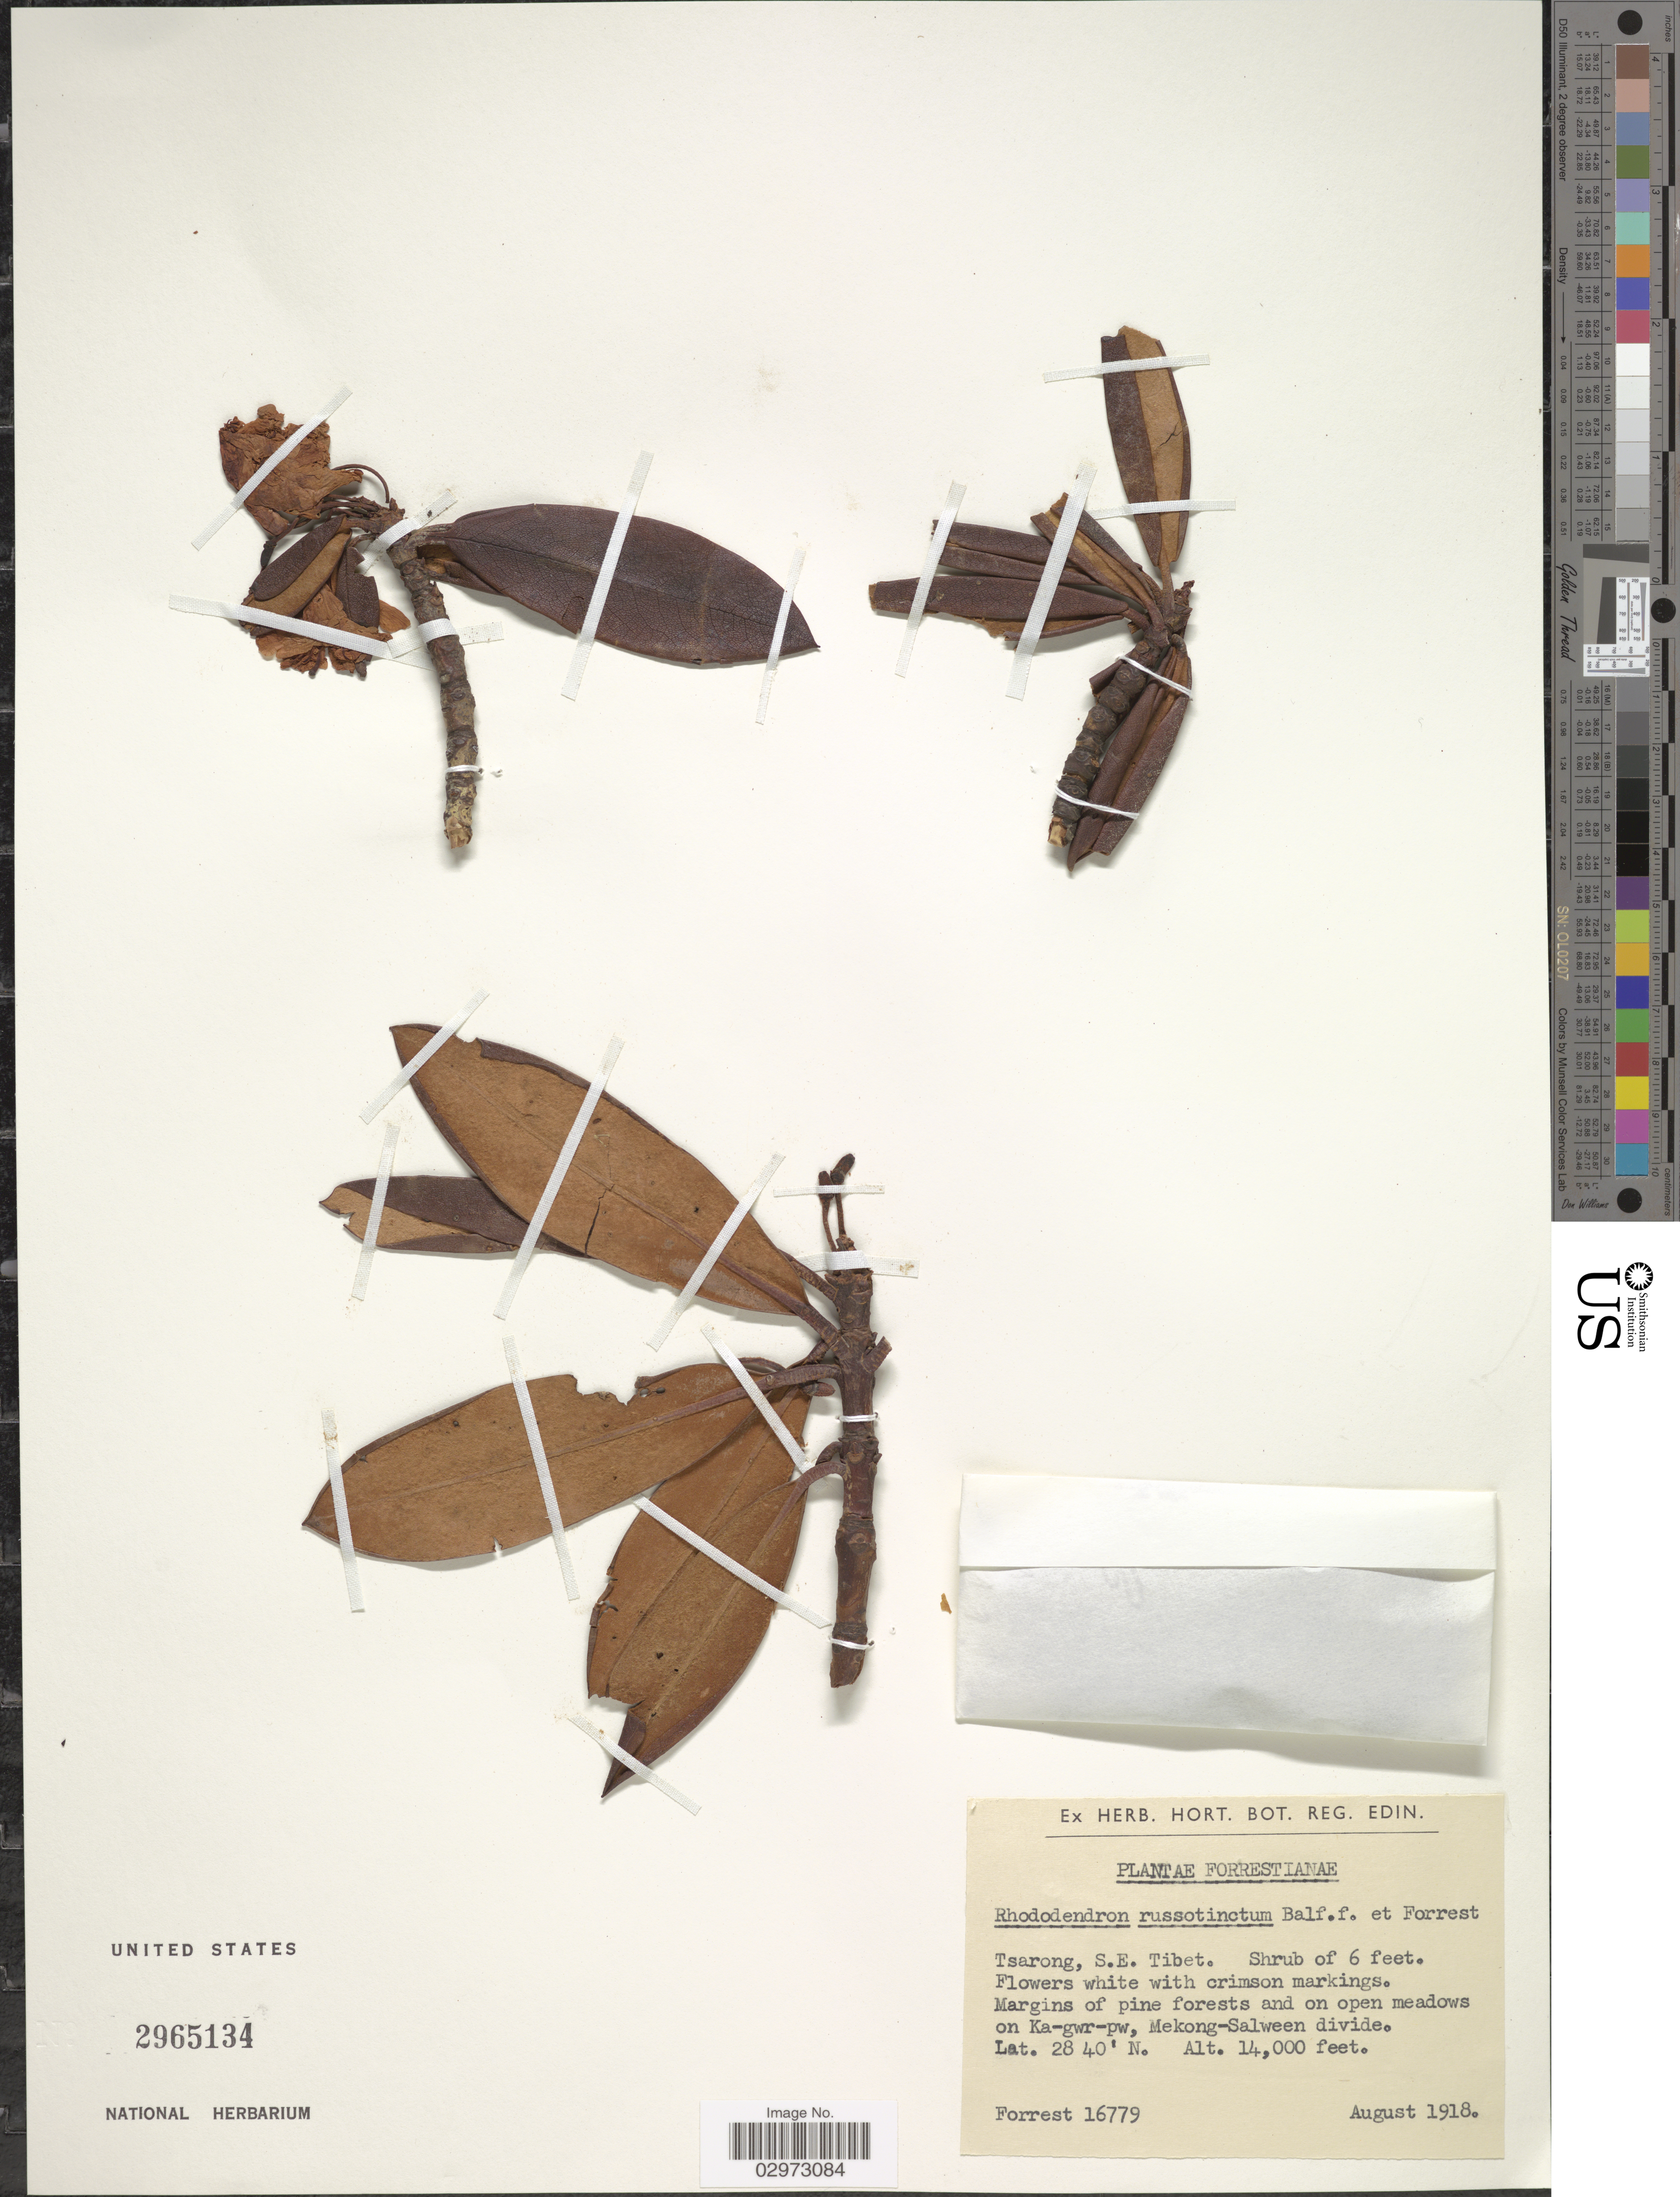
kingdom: Plantae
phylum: Tracheophyta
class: Magnoliopsida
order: Ericales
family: Ericaceae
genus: Rhododendron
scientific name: Rhododendron russotinctum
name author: Balf. f. & Forrest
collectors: -. Forrest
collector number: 16779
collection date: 1918-08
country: China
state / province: Xizang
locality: Tsarong, S.E. Tibet. Margins of pine forests and on open meadows on Ka-gwr-pw, Mekong-Salween divide.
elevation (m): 4267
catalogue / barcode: US 2965134